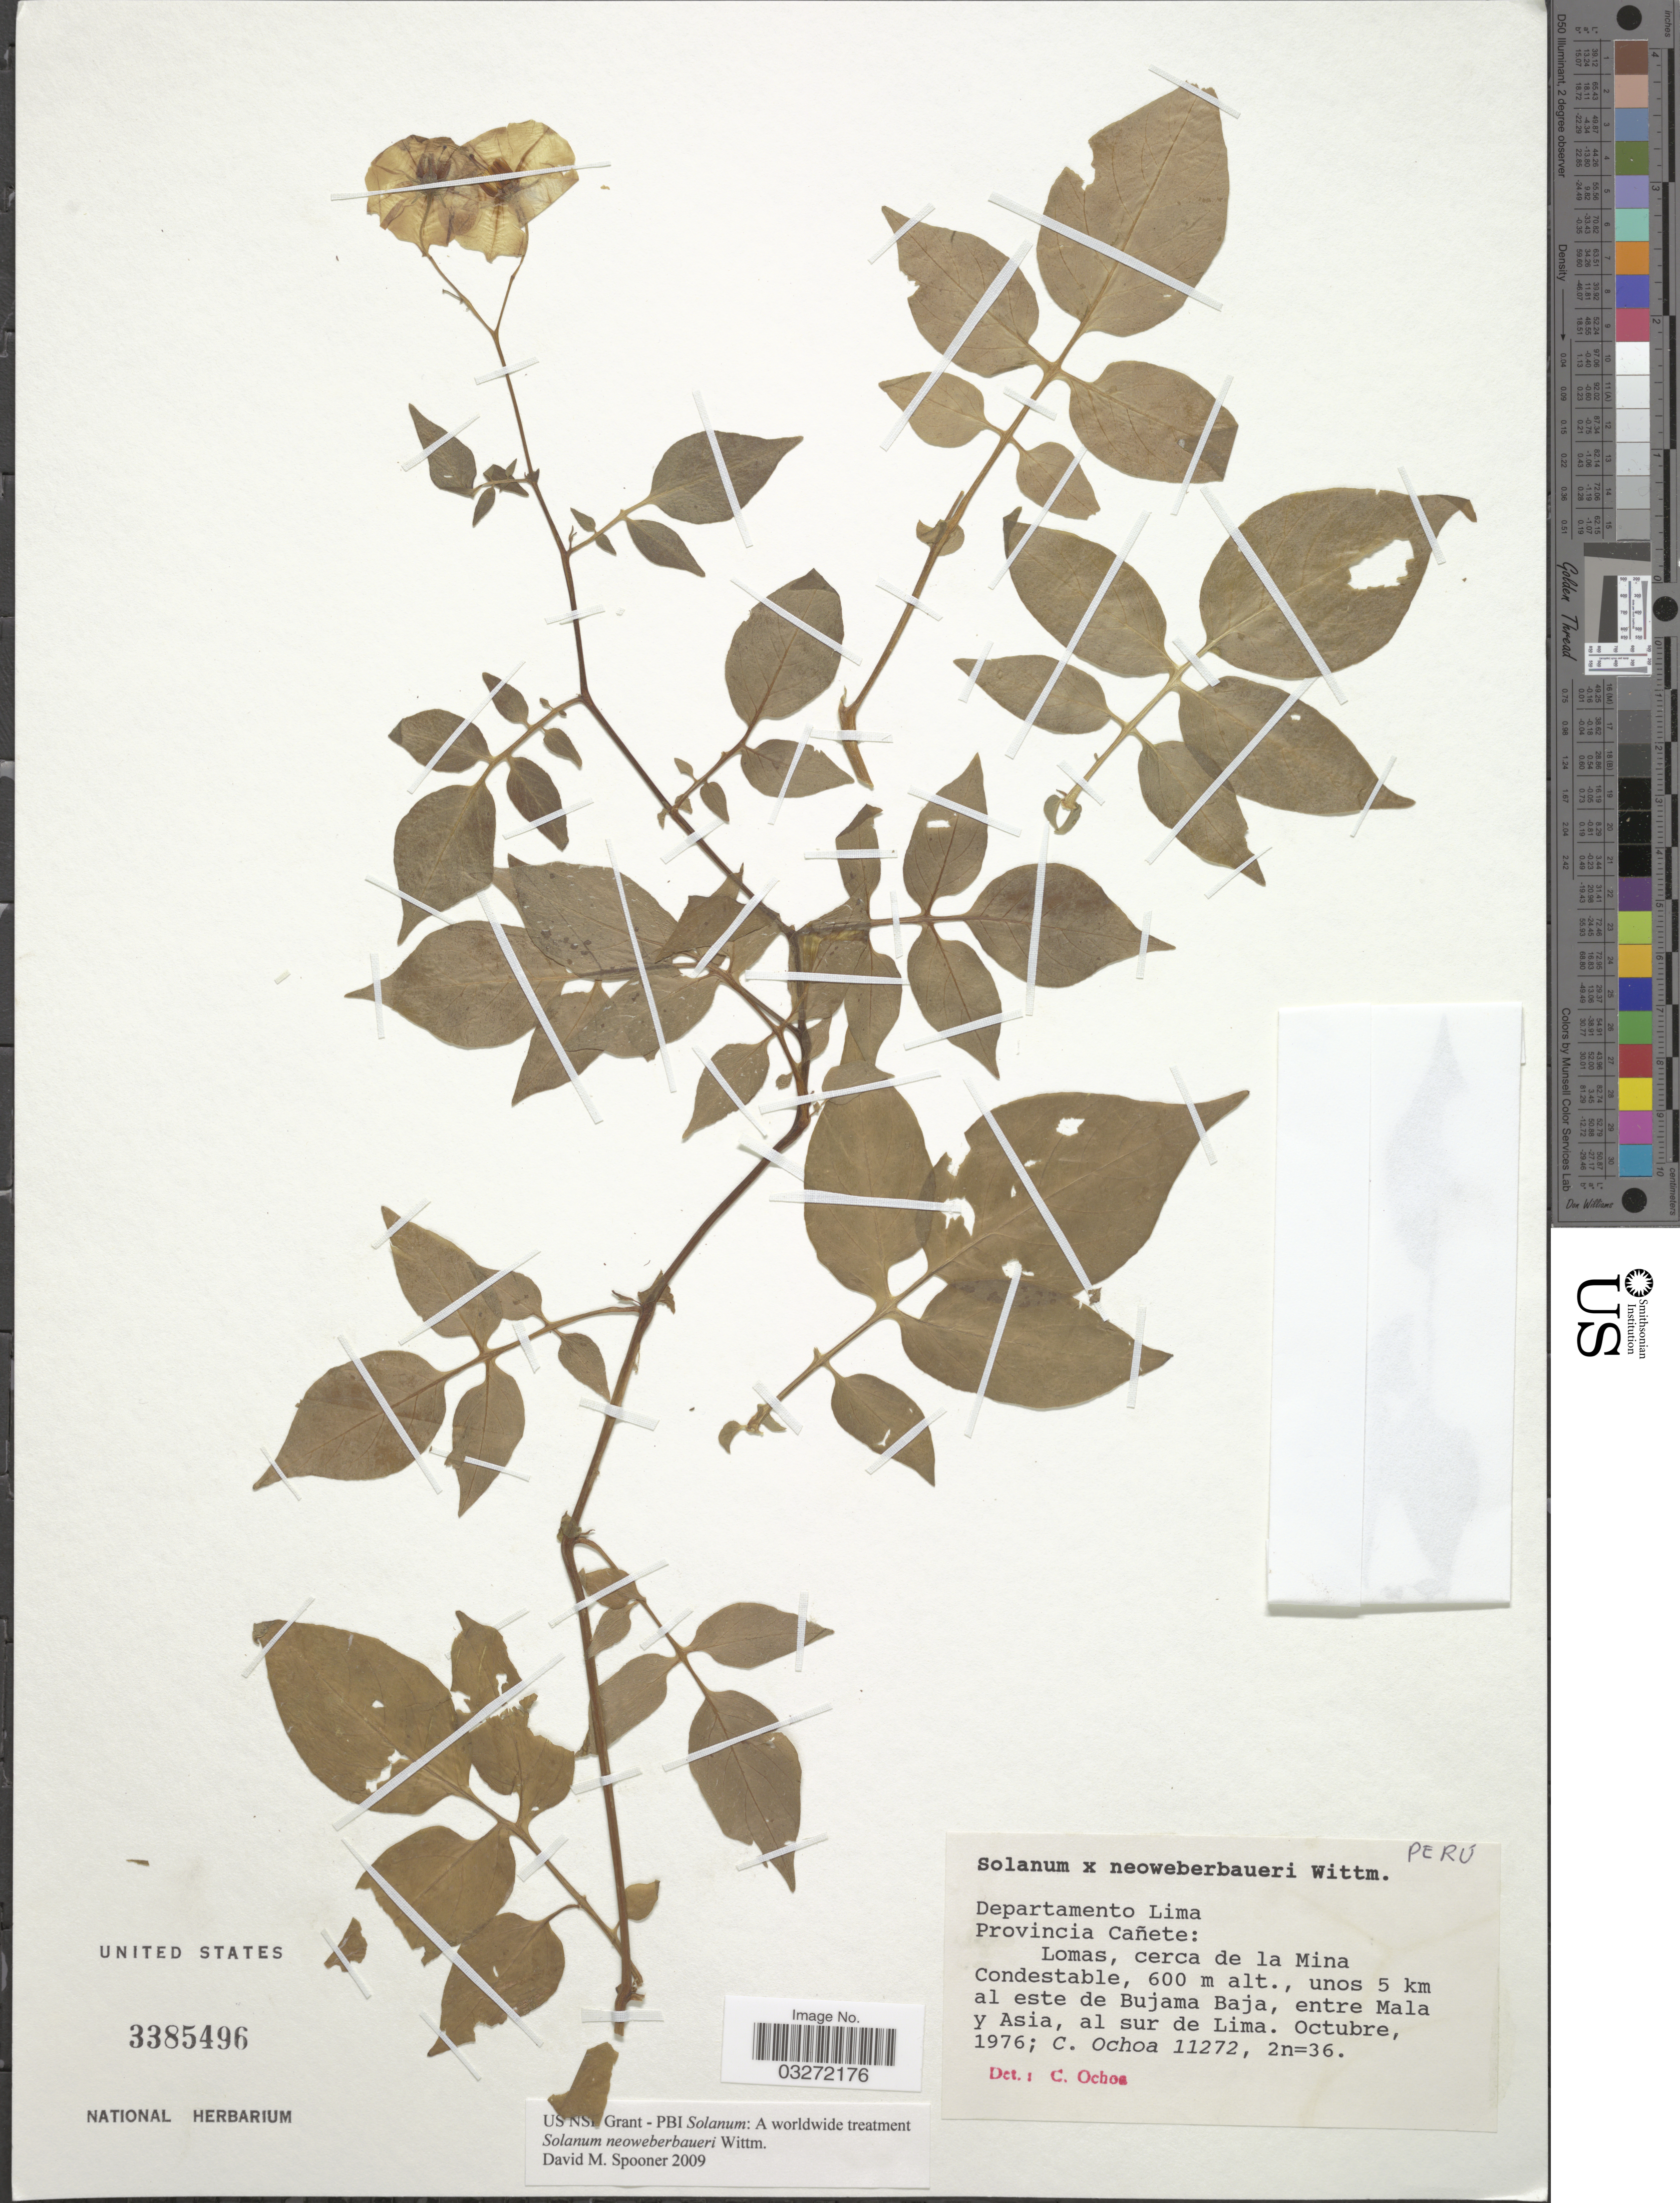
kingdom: Plantae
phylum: Tracheophyta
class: Magnoliopsida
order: Solanales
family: Solanaceae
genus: Solanum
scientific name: Solanum neoweberbaueri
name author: Wittmack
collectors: C. Ochoa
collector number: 11272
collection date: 1976-10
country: Peru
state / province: Lima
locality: Departamento Lima. Provincia Cañete: Lomas, cerca de la Mina Condestable, unos 5 km al este de Bujama Baja, entre Mala y Asia, al sur de Lima.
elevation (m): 600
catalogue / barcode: US 3385496